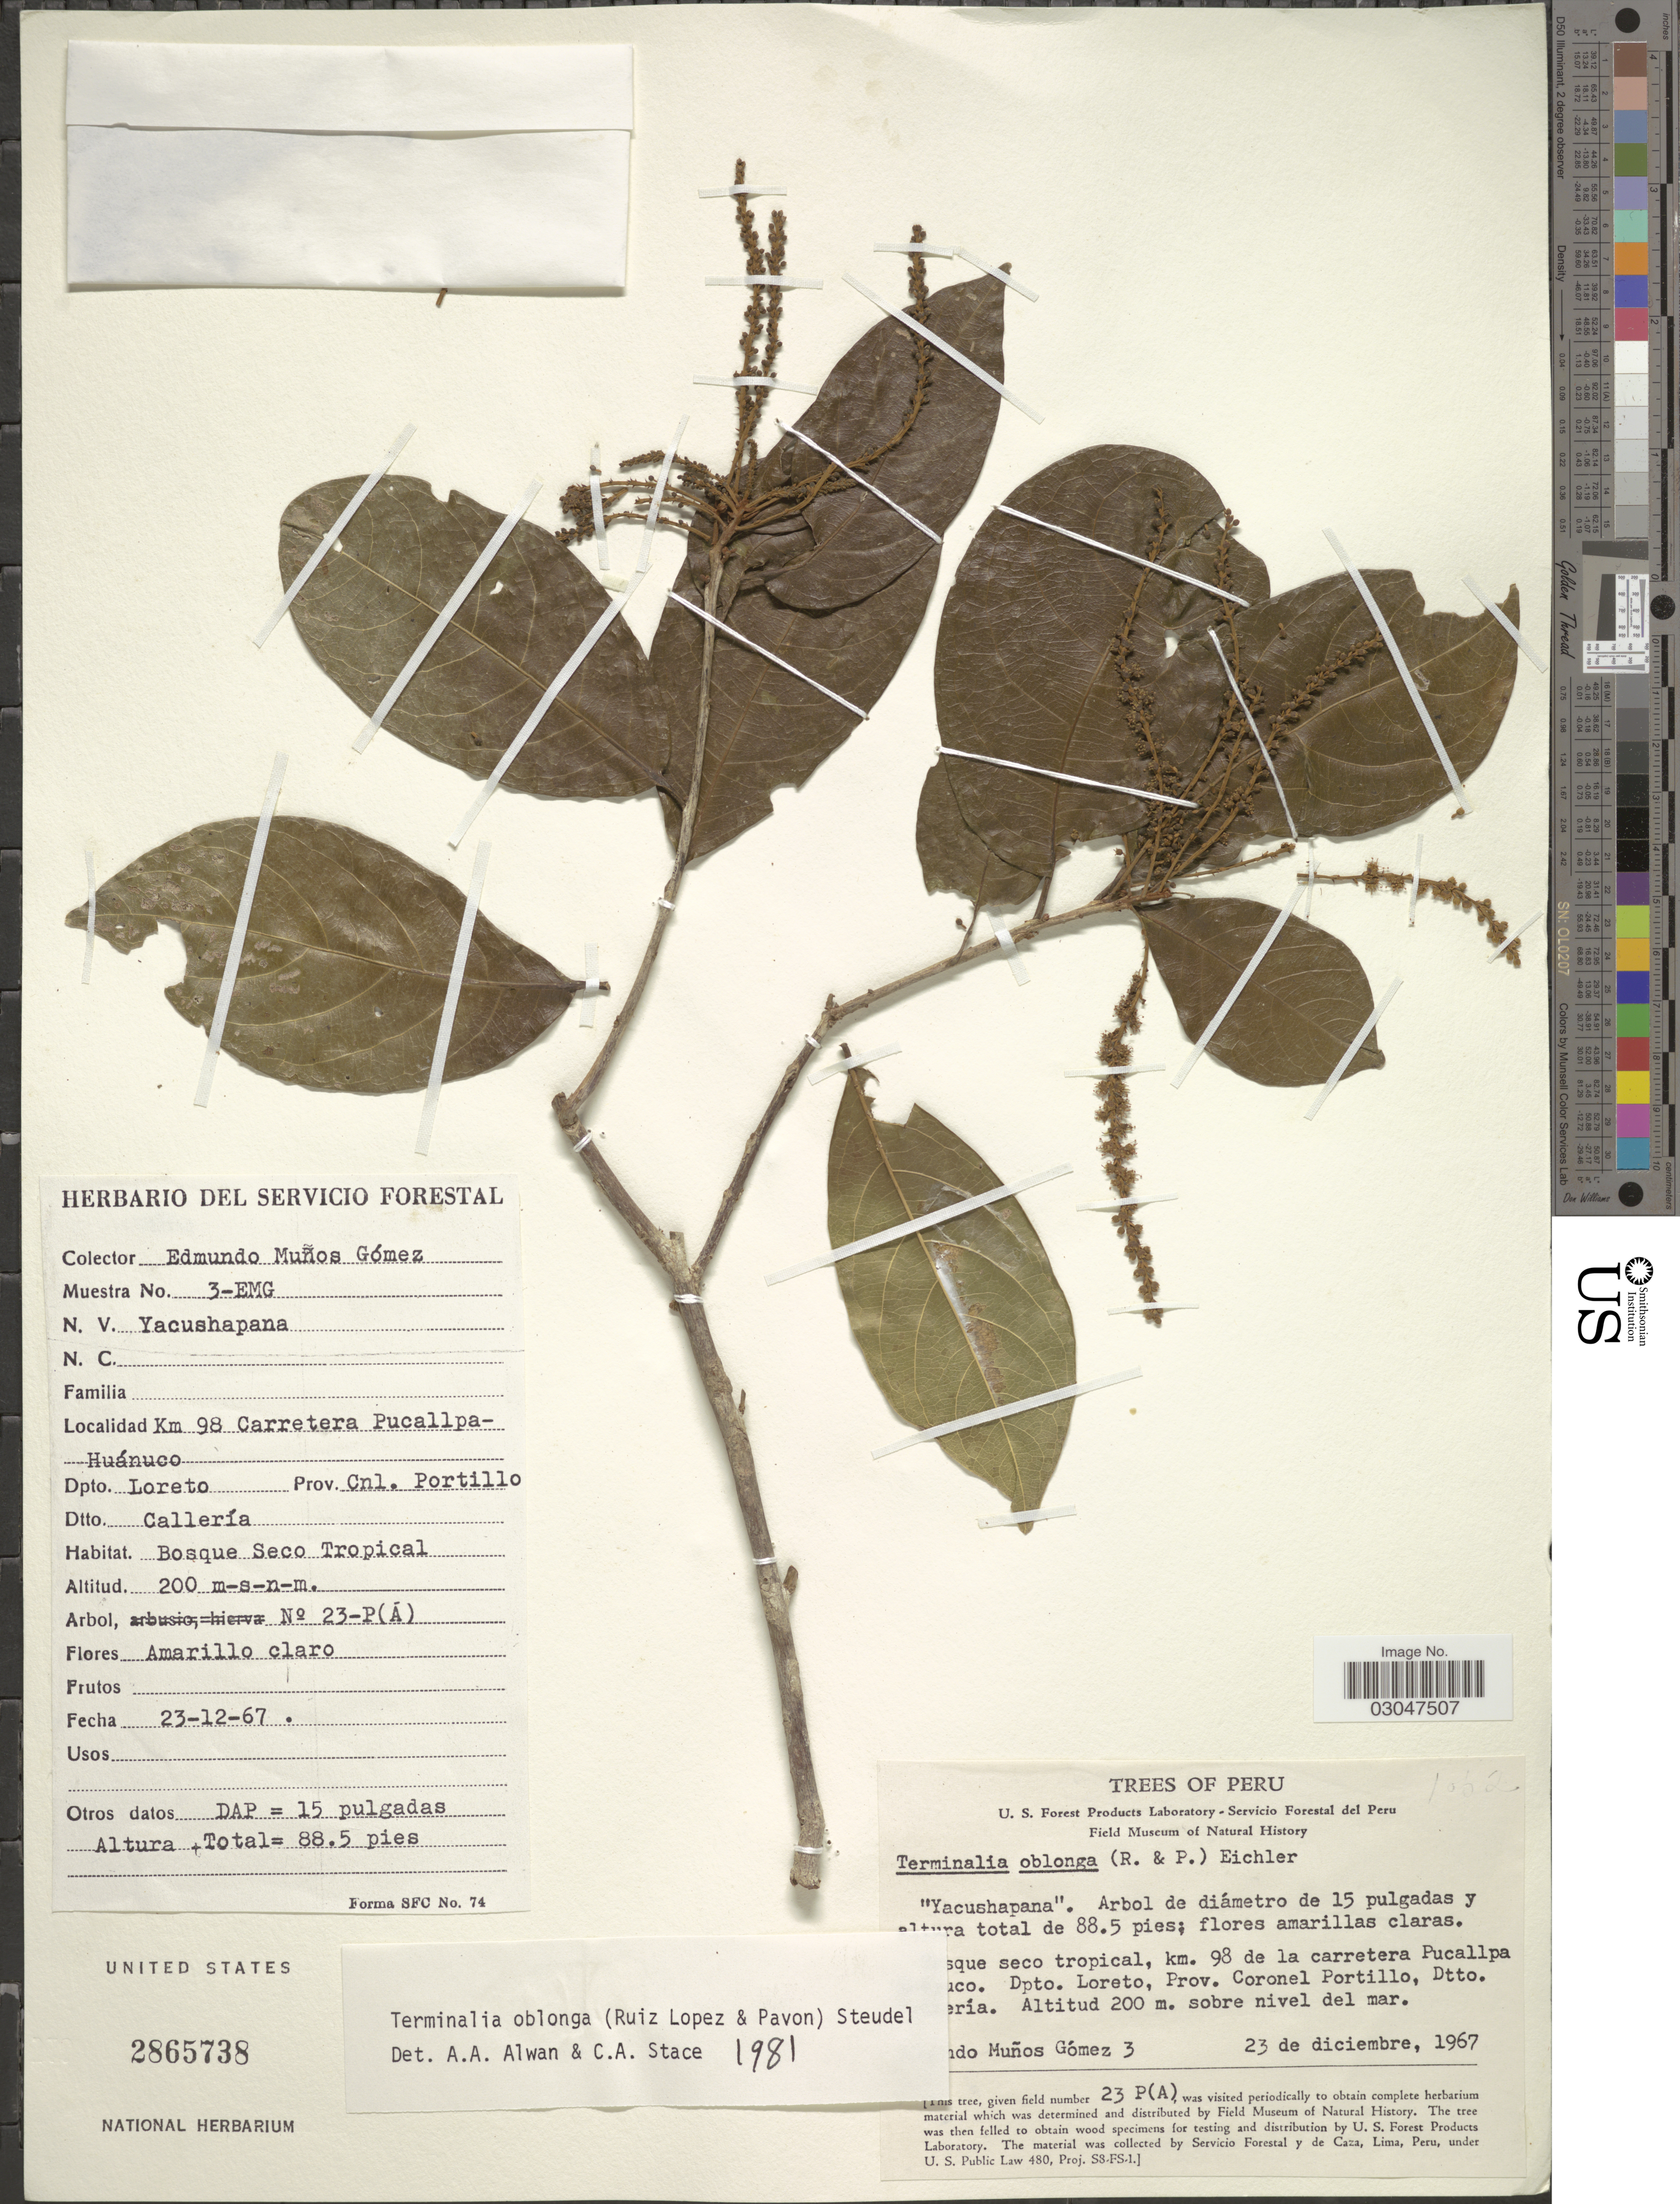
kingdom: Plantae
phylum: Tracheophyta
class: Magnoliopsida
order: Myrtales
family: Combretaceae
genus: Terminalia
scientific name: Terminalia oblonga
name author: (Ruiz & Pav.) Steud.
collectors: E. Munoz Gomez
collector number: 3-EMG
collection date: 1967-12-23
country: Peru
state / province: Loreto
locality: Dpto. Loreto. Prov. Coronel Portillo. Dtto. Gallería. Km. 98 Carretera Pucallpa-Huánuco.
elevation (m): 200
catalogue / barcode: US 2865738